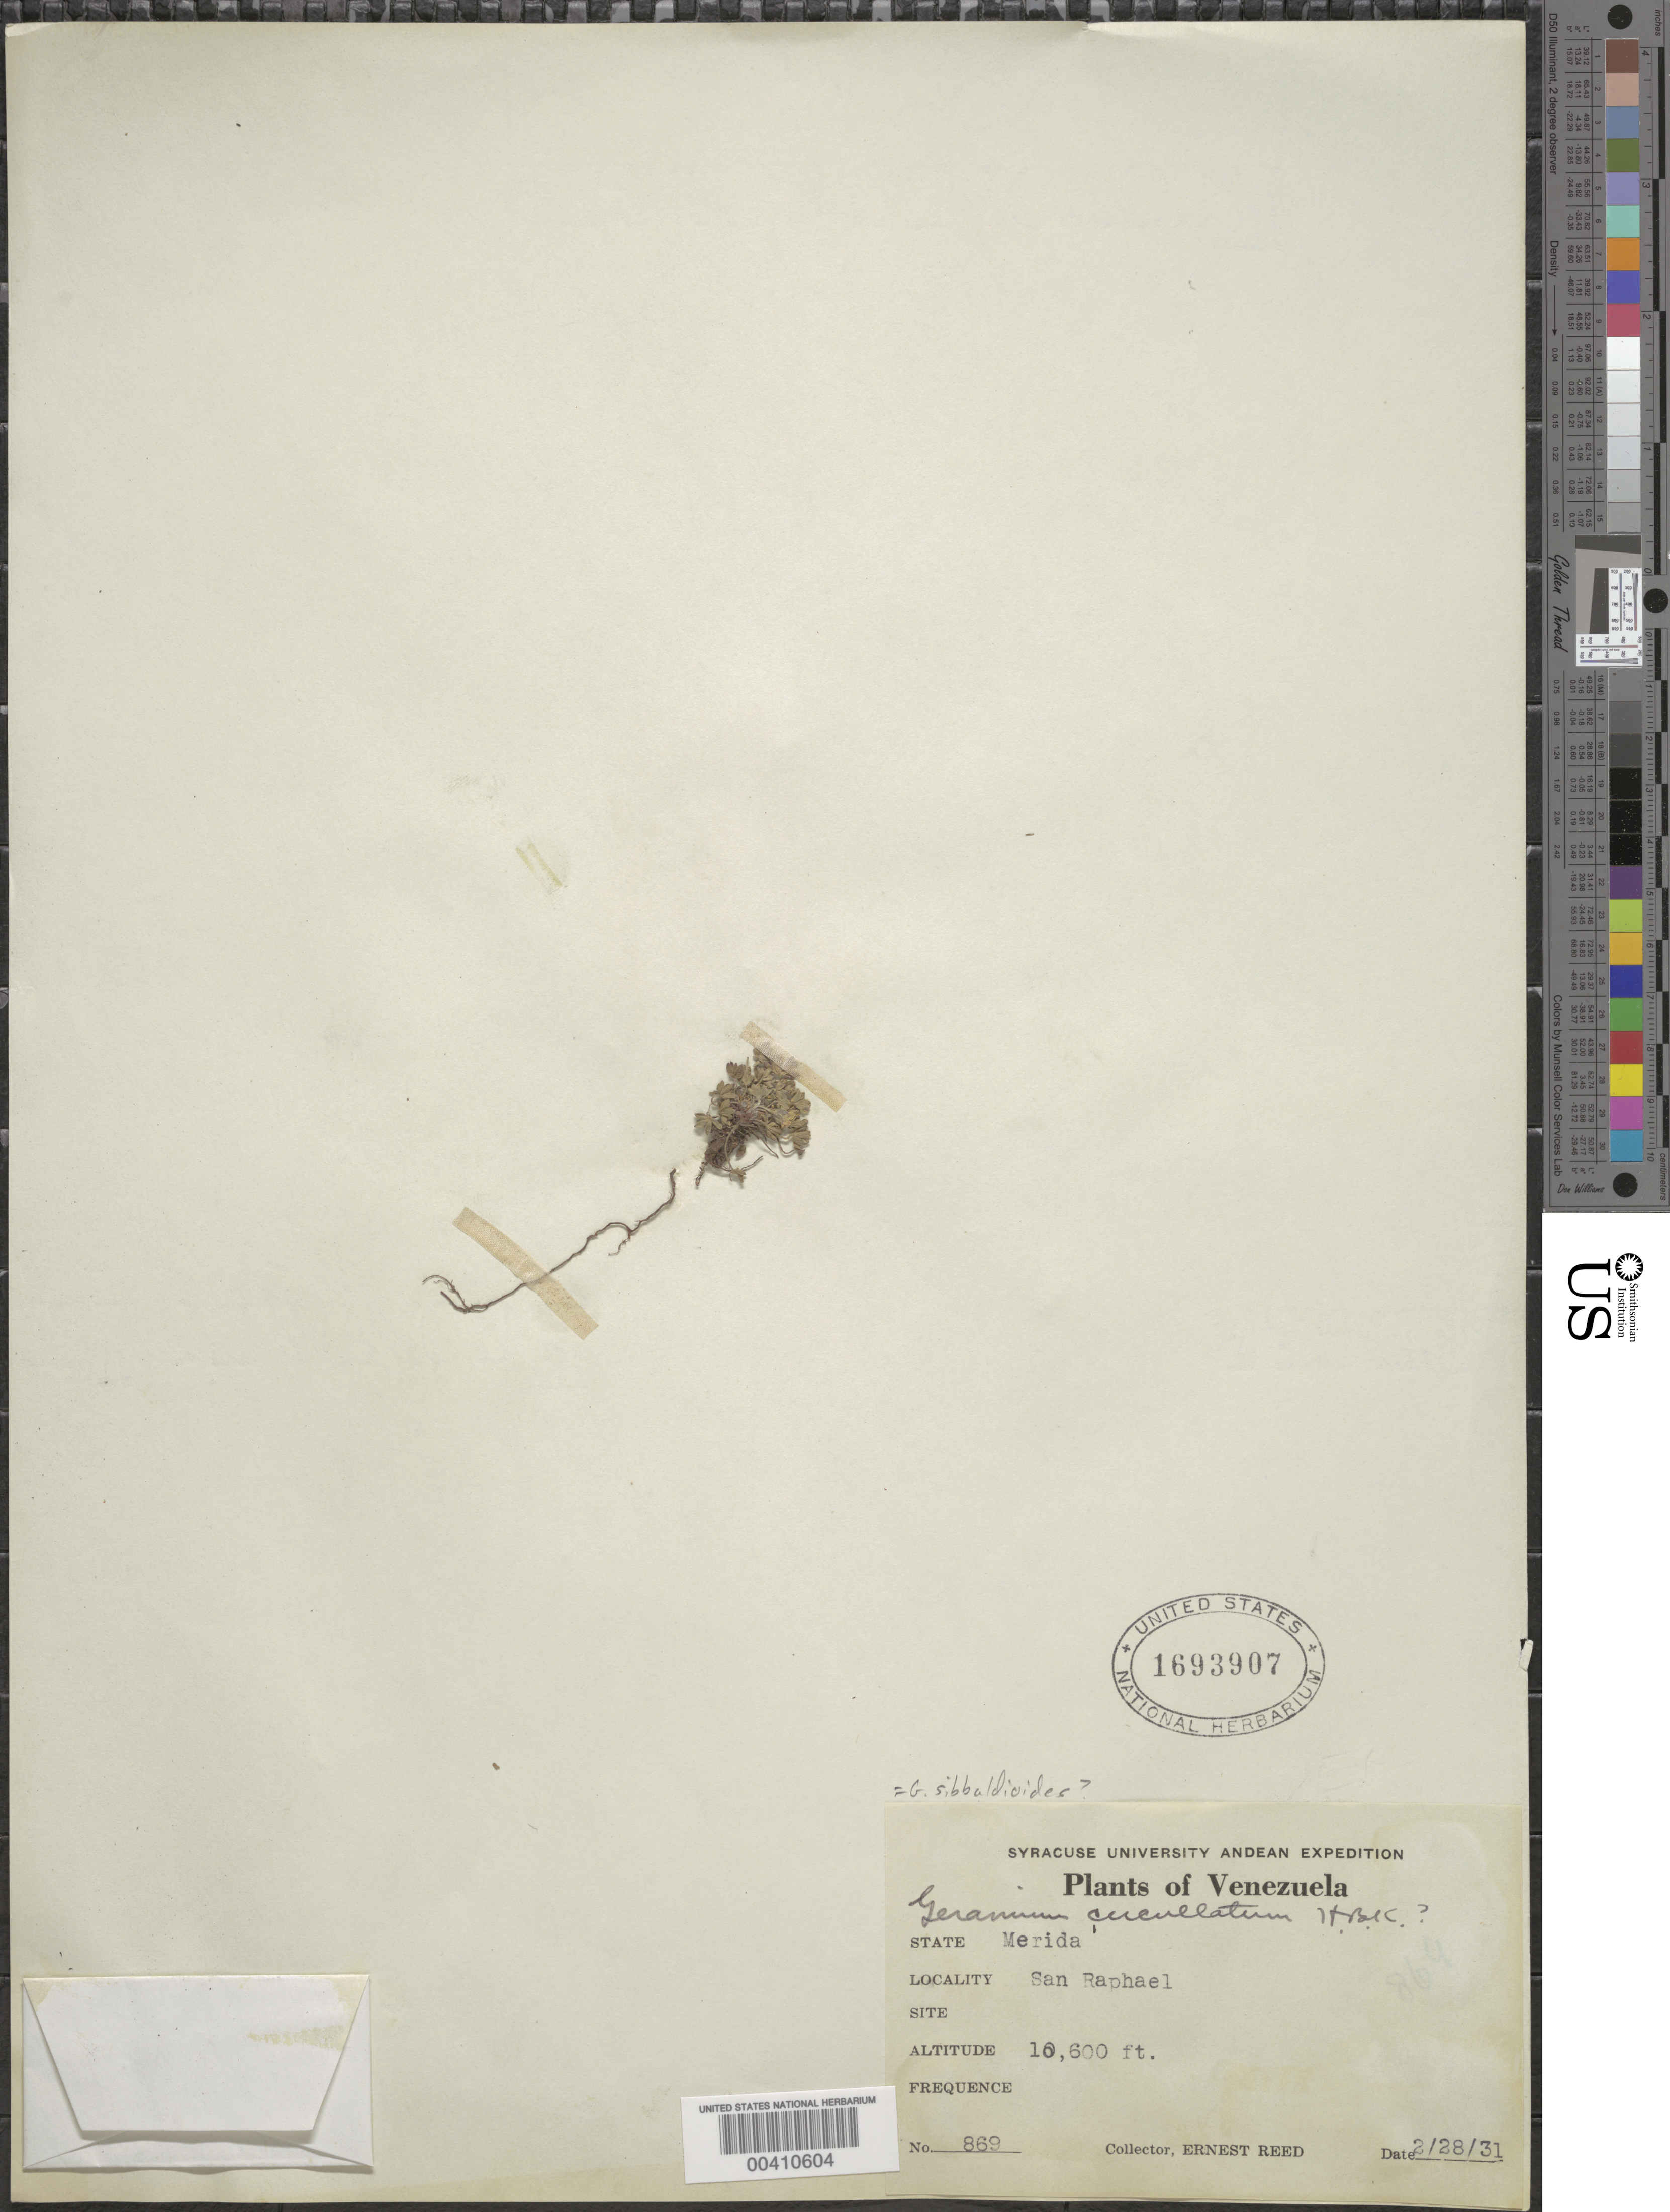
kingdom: Plantae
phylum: Tracheophyta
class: Magnoliopsida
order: Geraniales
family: Geraniaceae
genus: Geranium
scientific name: Geranium sibbaldioides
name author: Benth.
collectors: E. Reed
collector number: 869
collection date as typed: Transcribed d/m/y: 28/2/31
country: Venezuela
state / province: Mérida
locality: San Raphael.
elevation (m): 3231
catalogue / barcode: US 1693907